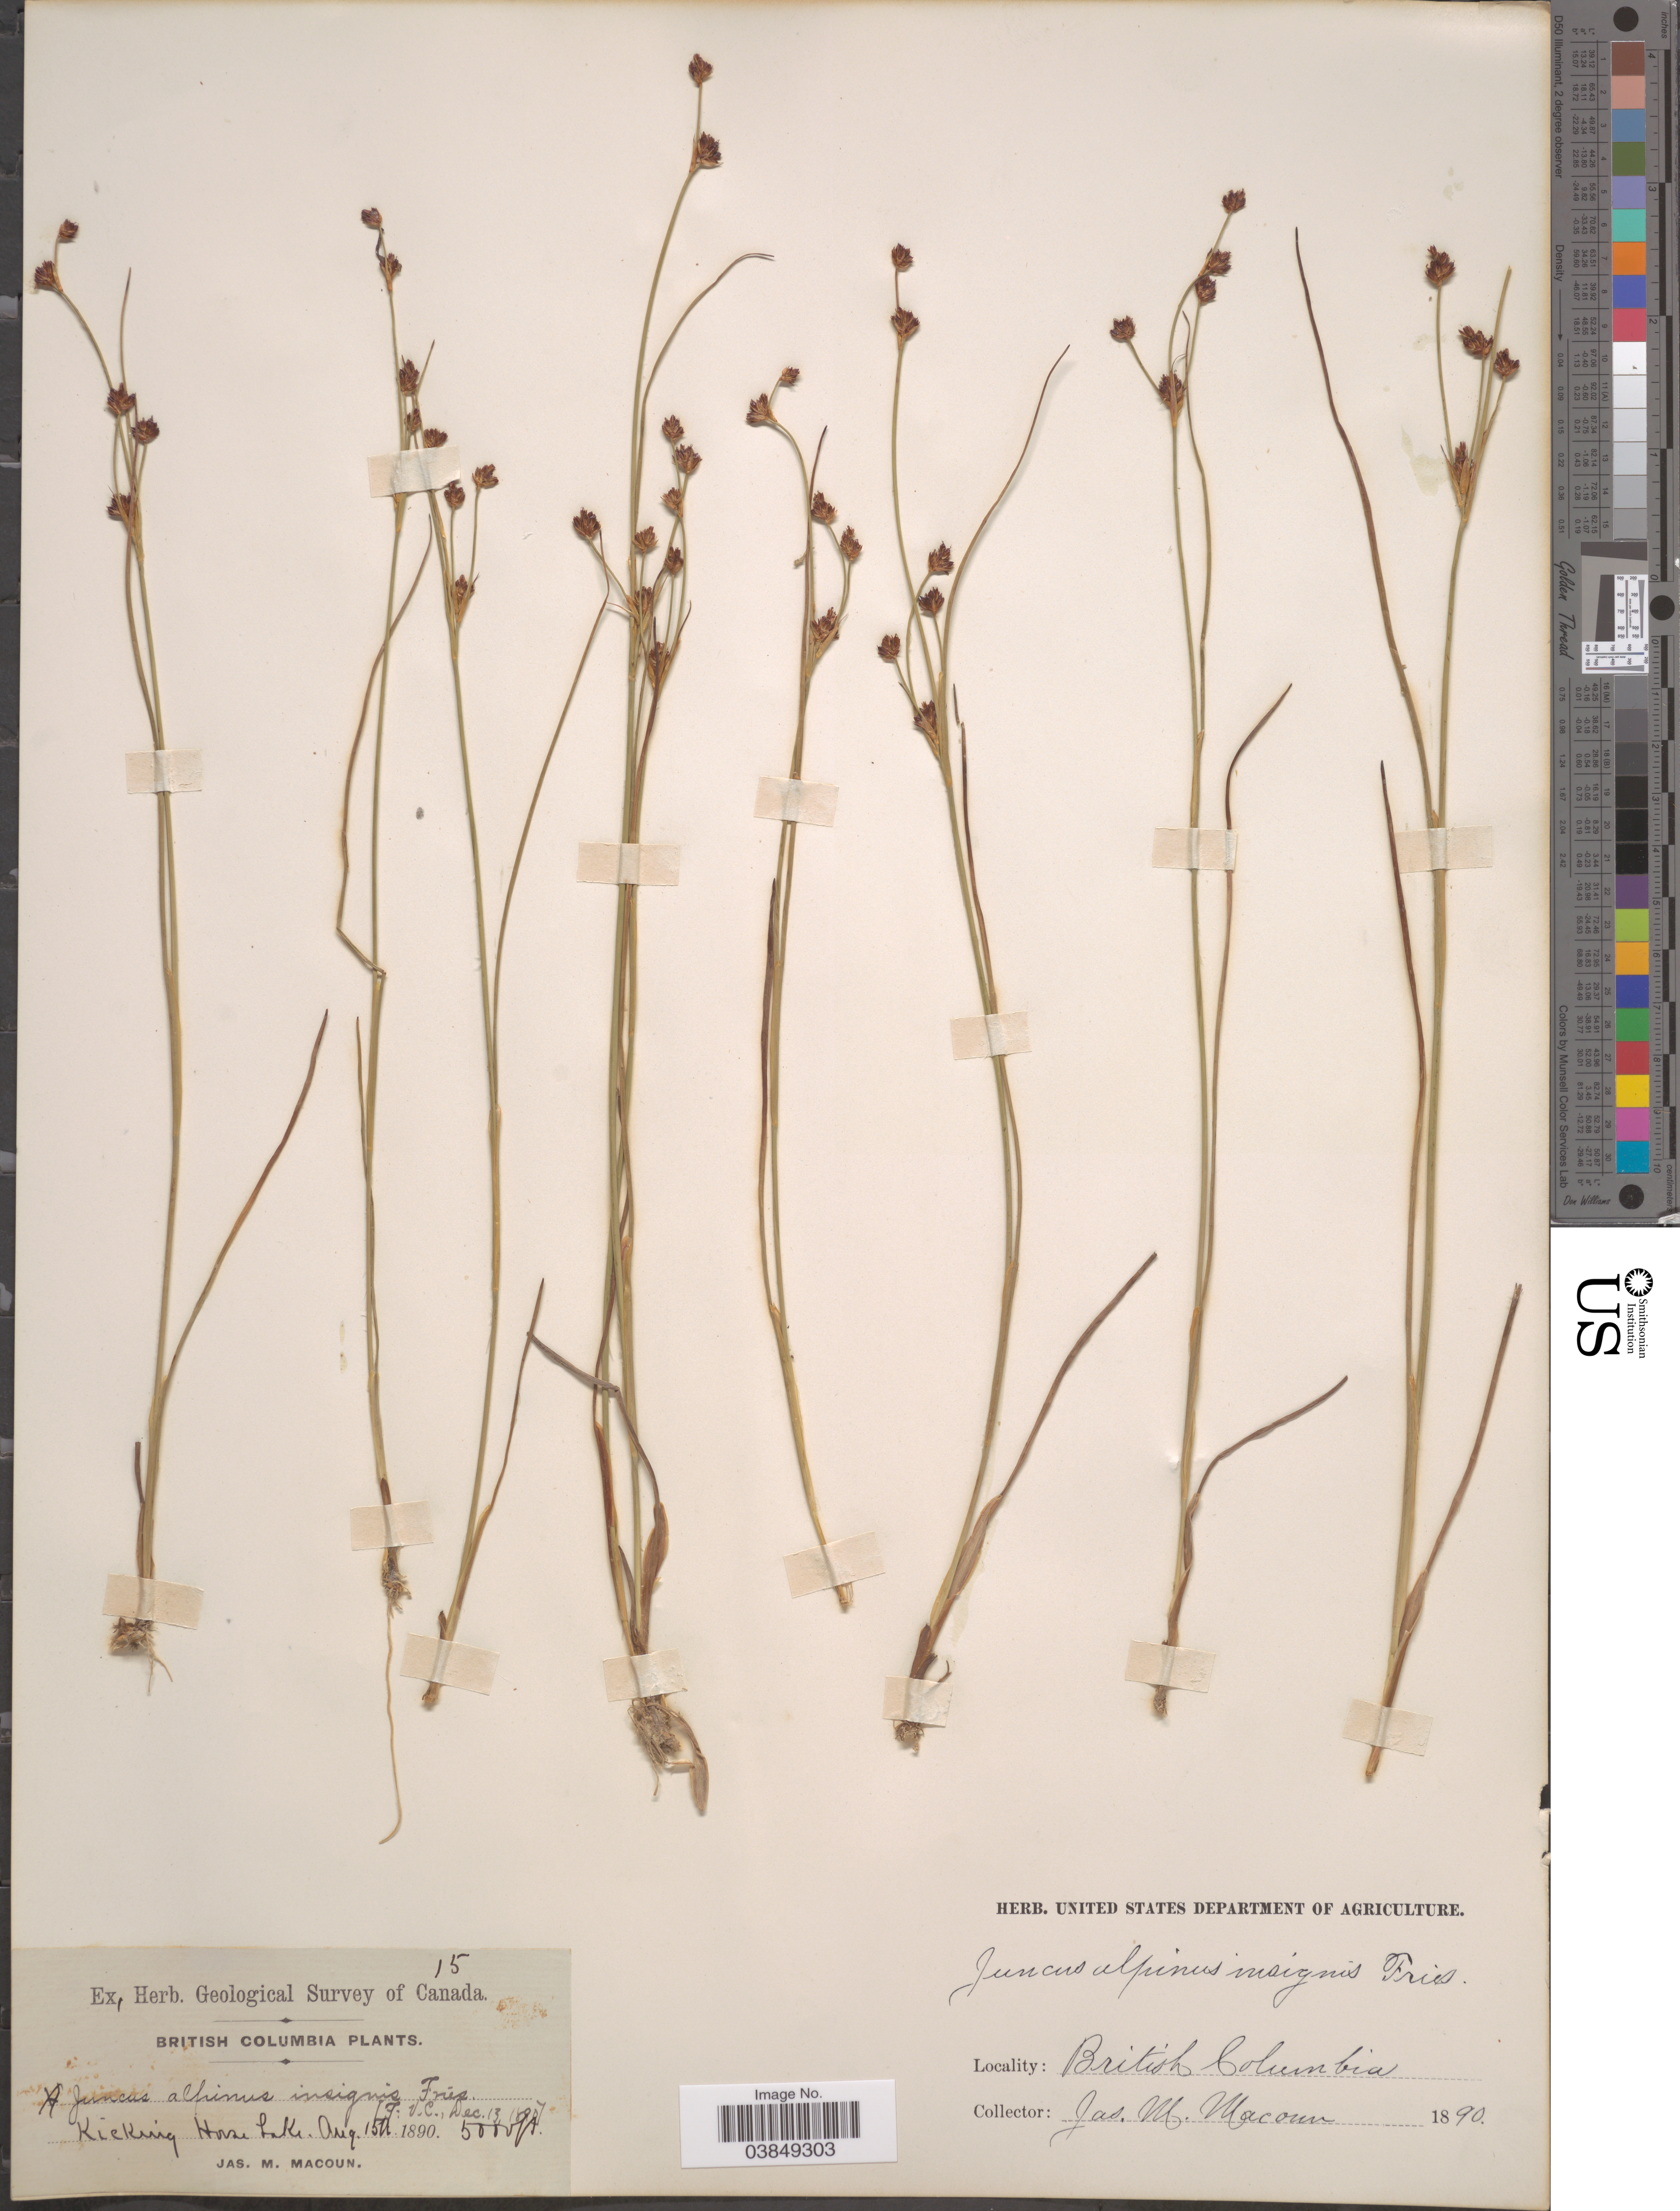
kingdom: Plantae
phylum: Tracheophyta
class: Liliopsida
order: Poales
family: Juncaceae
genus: Juncus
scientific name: Juncus richardsonianus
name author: Schult. & Schult. f.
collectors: J. M. Macoun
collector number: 15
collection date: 1890-08-15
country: Canada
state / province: British Columbia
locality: Kicking Horse Lake.